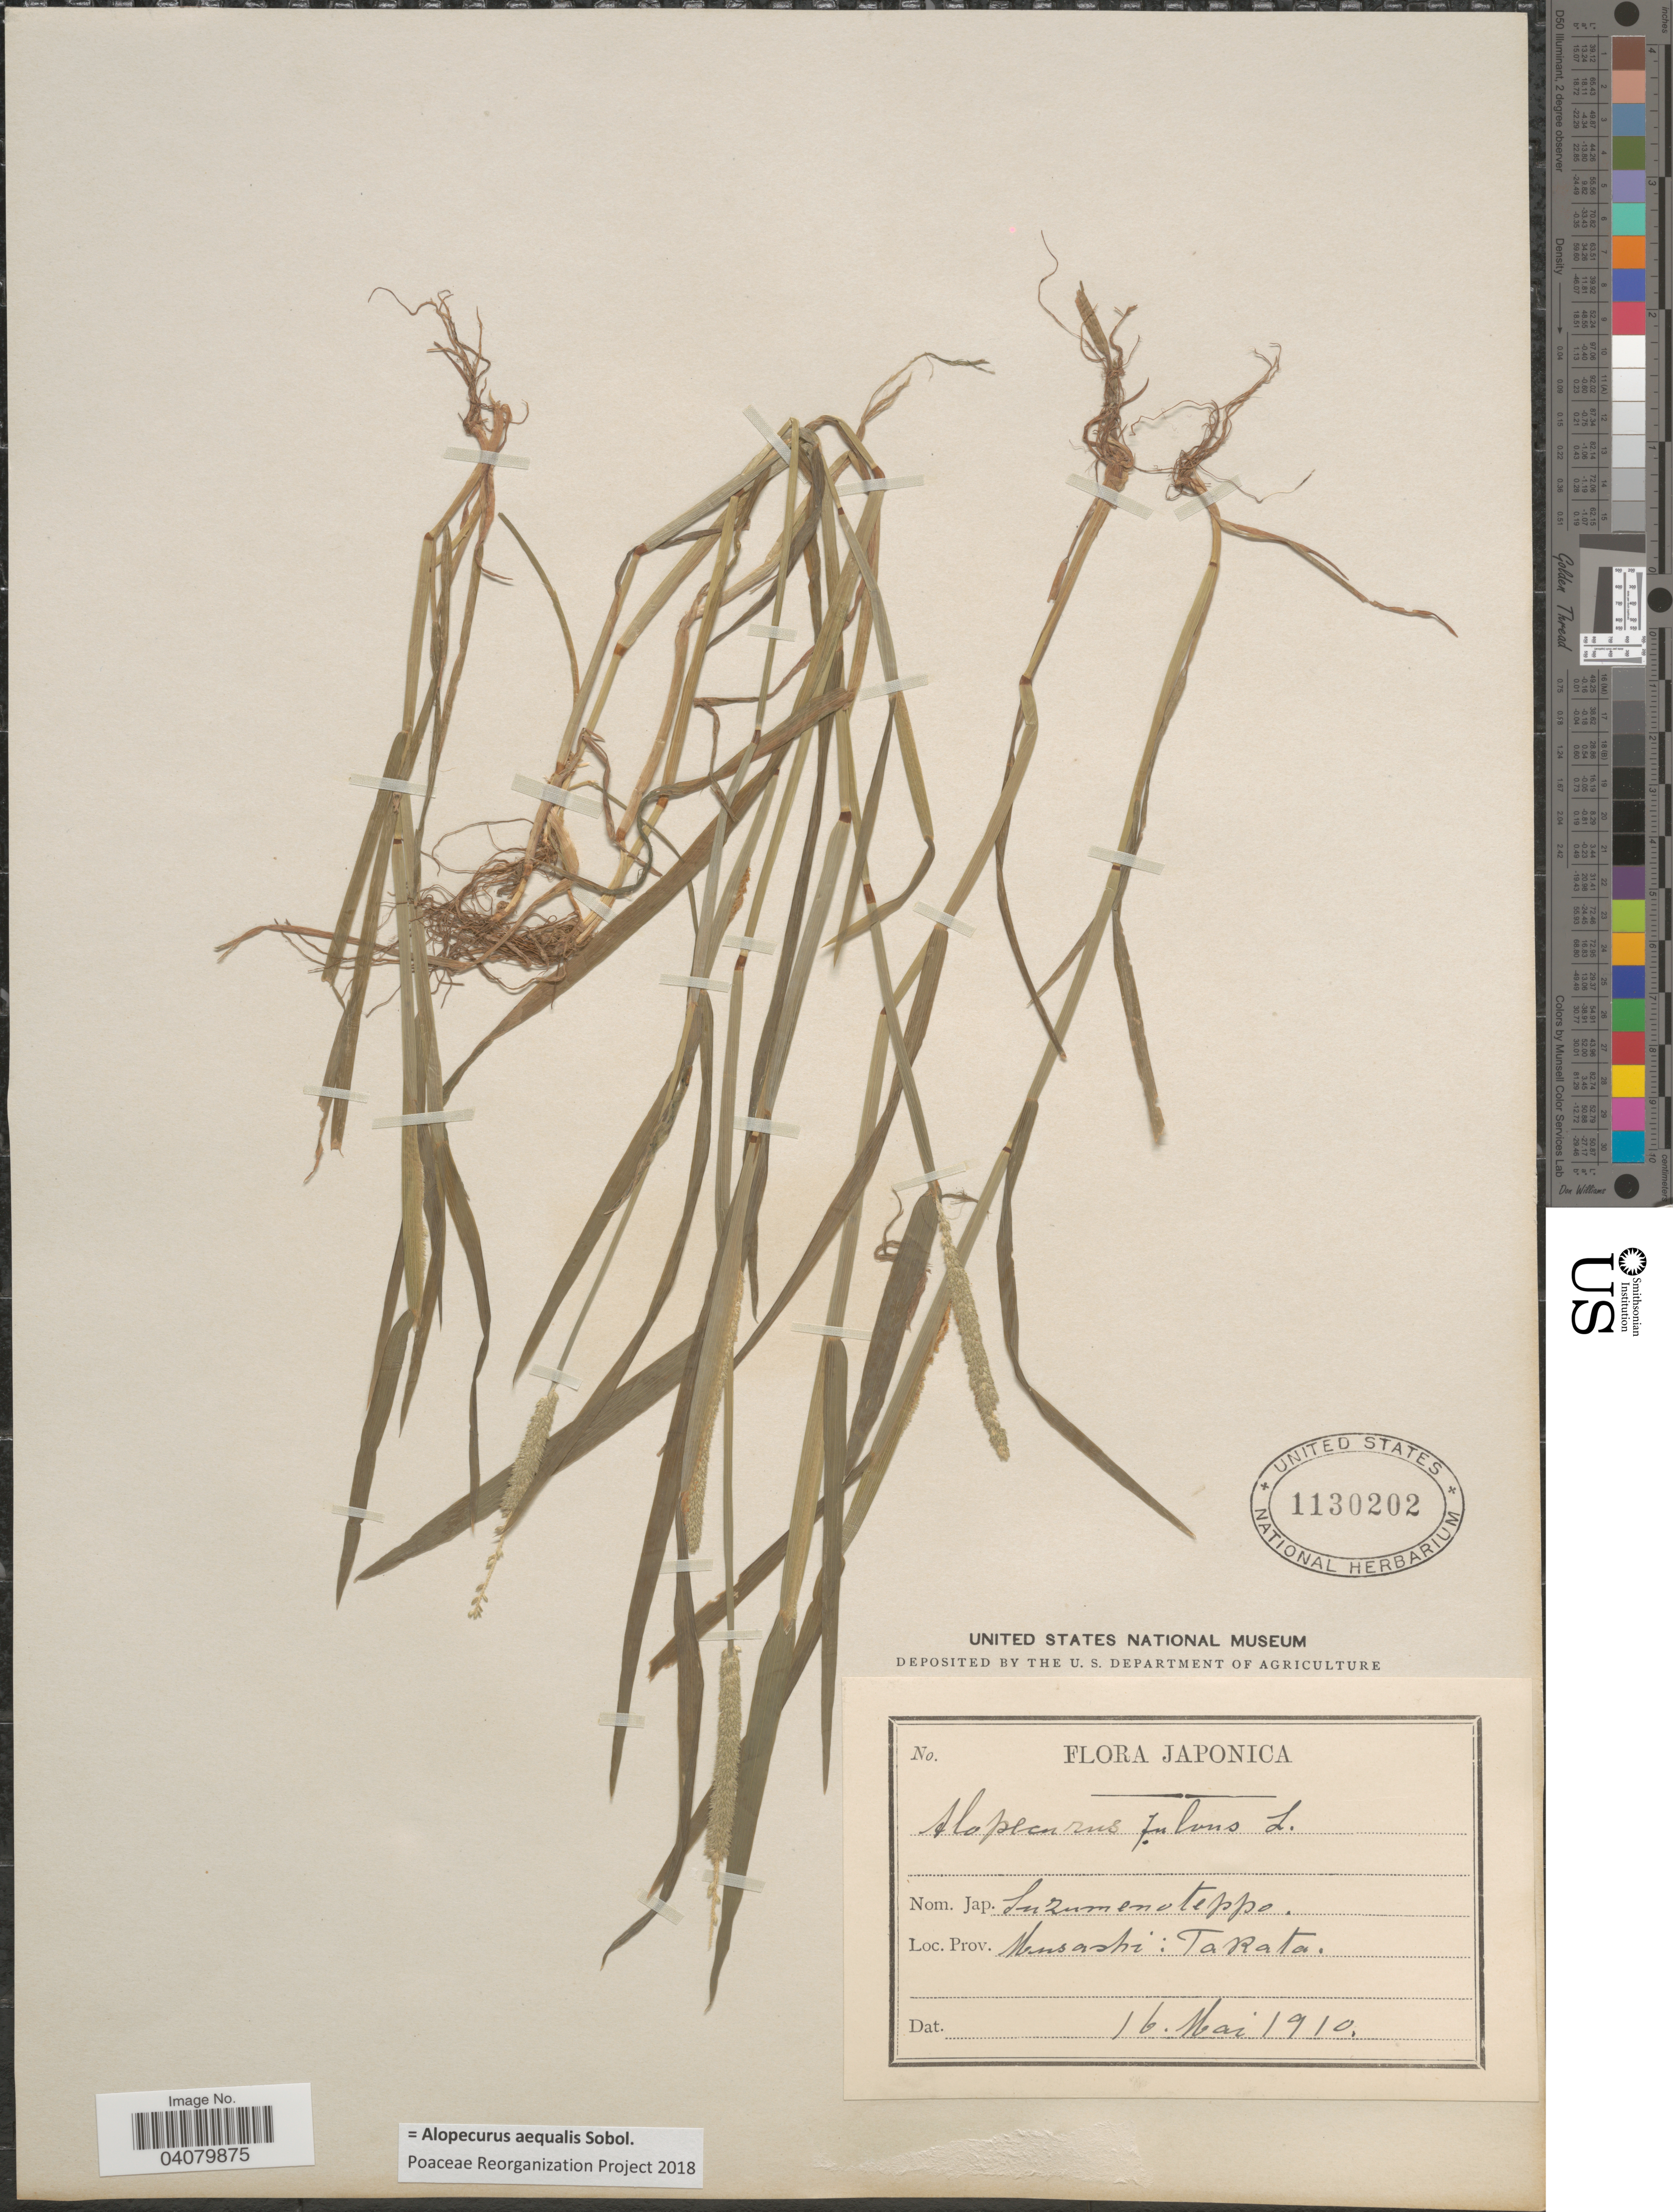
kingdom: Plantae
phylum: Tracheophyta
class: Liliopsida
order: Poales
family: Poaceae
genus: Alopecurus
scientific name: Alopecurus aequalis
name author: Sobol.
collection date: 1910-05-16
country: Japan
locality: Musashi: Takata.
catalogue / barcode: US 1130202